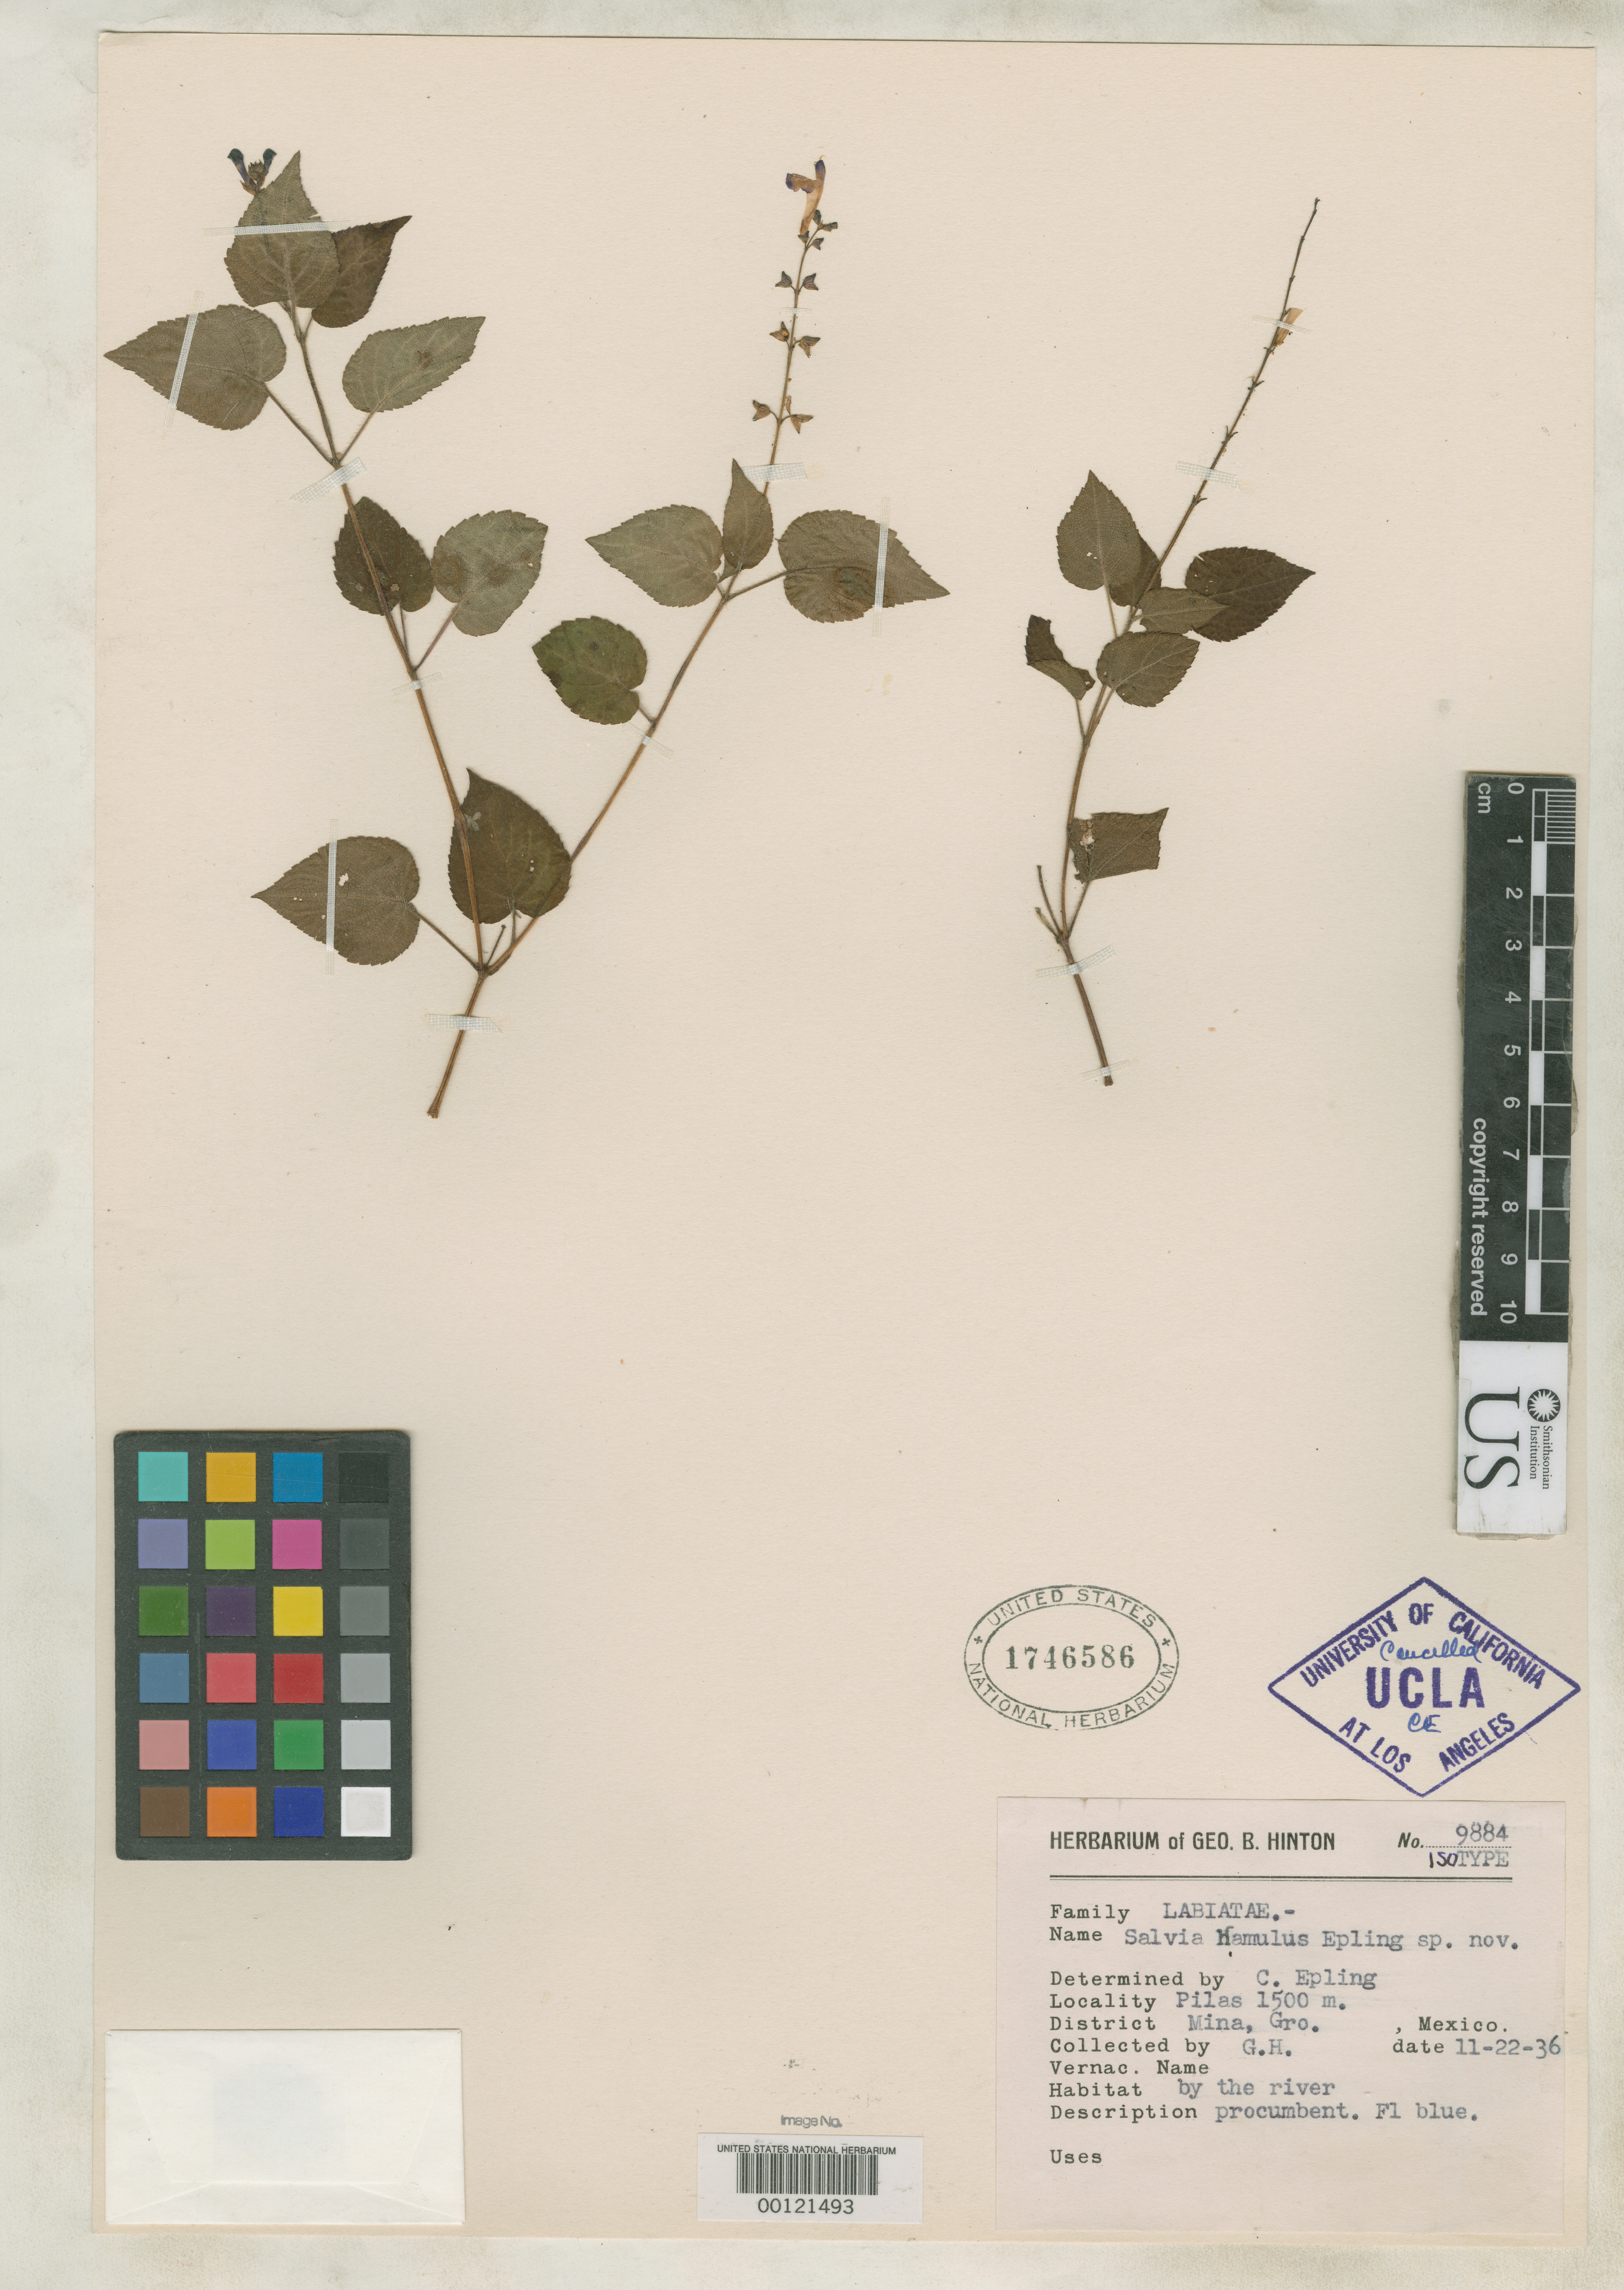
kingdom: Plantae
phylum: Tracheophyta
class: Magnoliopsida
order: Lamiales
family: Lamiaceae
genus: Salvia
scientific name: Salvia hamulus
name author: Epling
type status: Isotype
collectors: G. B. Hinton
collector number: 9884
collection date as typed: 22 Nov 1936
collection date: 1936-11-22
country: Mexico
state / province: Guerrero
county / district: Mina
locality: Pilas.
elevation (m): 1500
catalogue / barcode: US 1746586